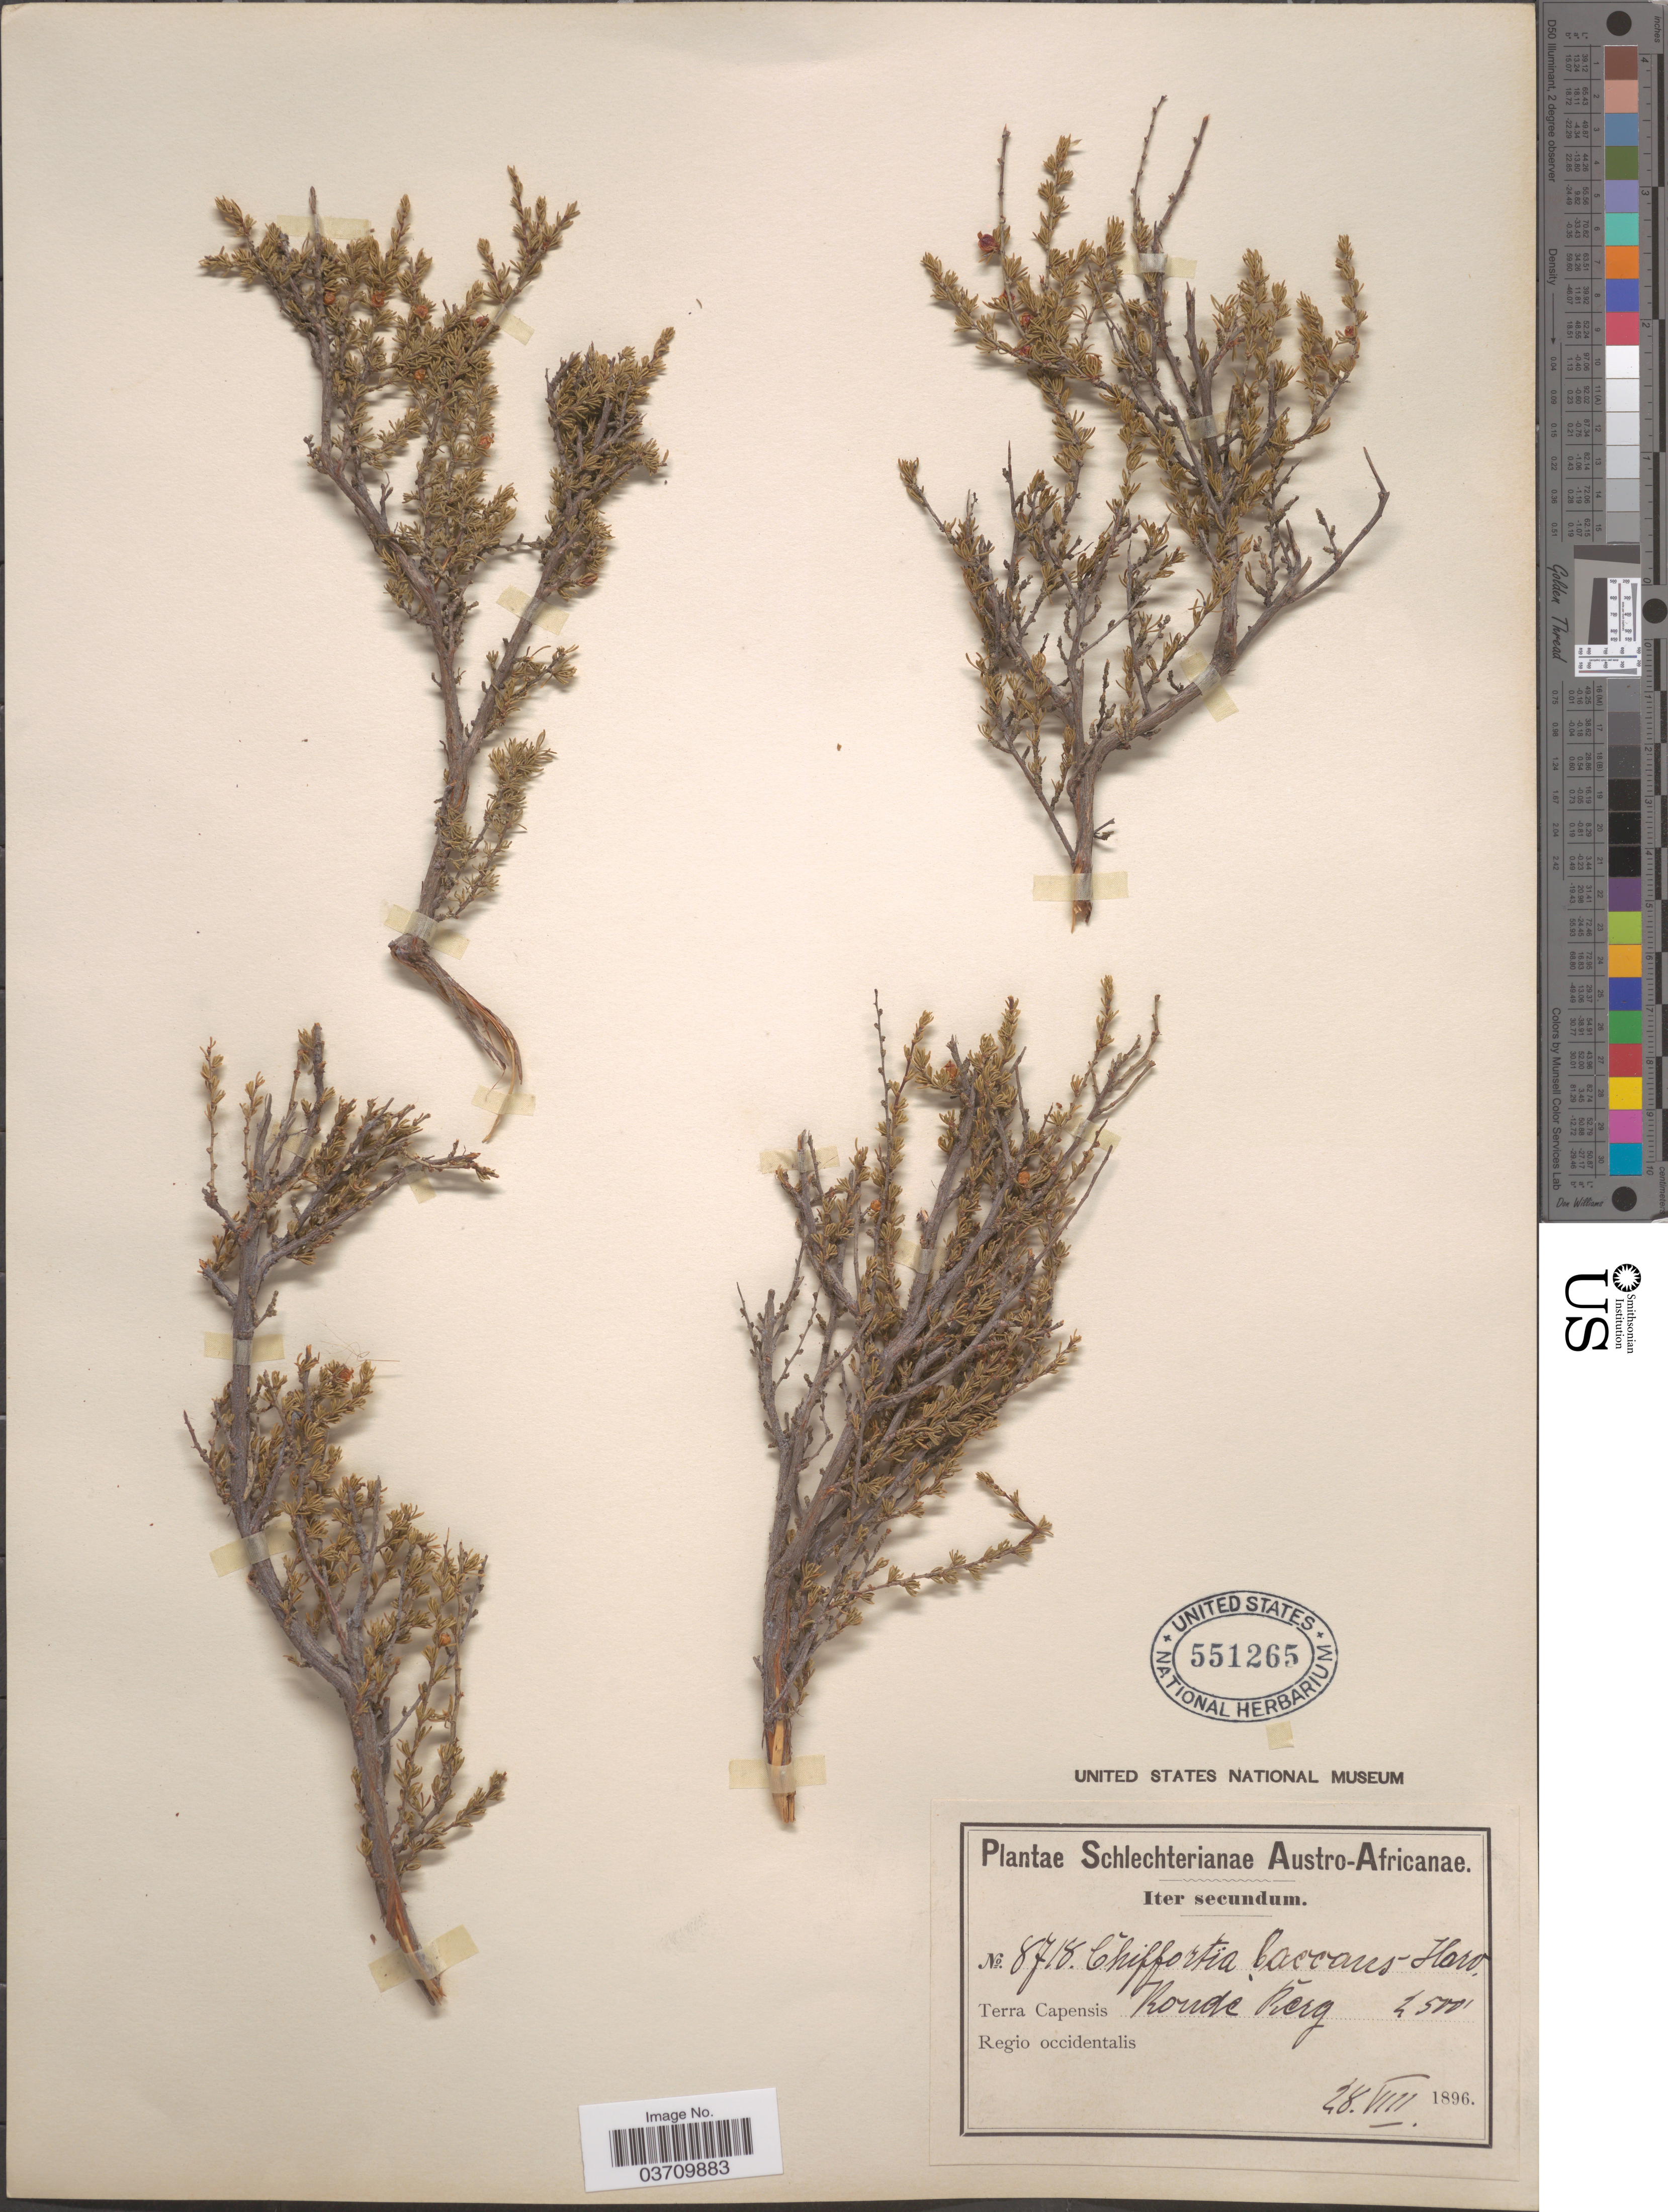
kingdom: Plantae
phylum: Tracheophyta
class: Magnoliopsida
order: Rosales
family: Rosaceae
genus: Cliffortia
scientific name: Cliffortia baccans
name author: Harv.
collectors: Schlechter, --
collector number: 8718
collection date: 1896-08-28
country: South Africa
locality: Austro-Africanae. Terra Capensis. Regio occidentalis. Koude Berg.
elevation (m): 762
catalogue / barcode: US 551265